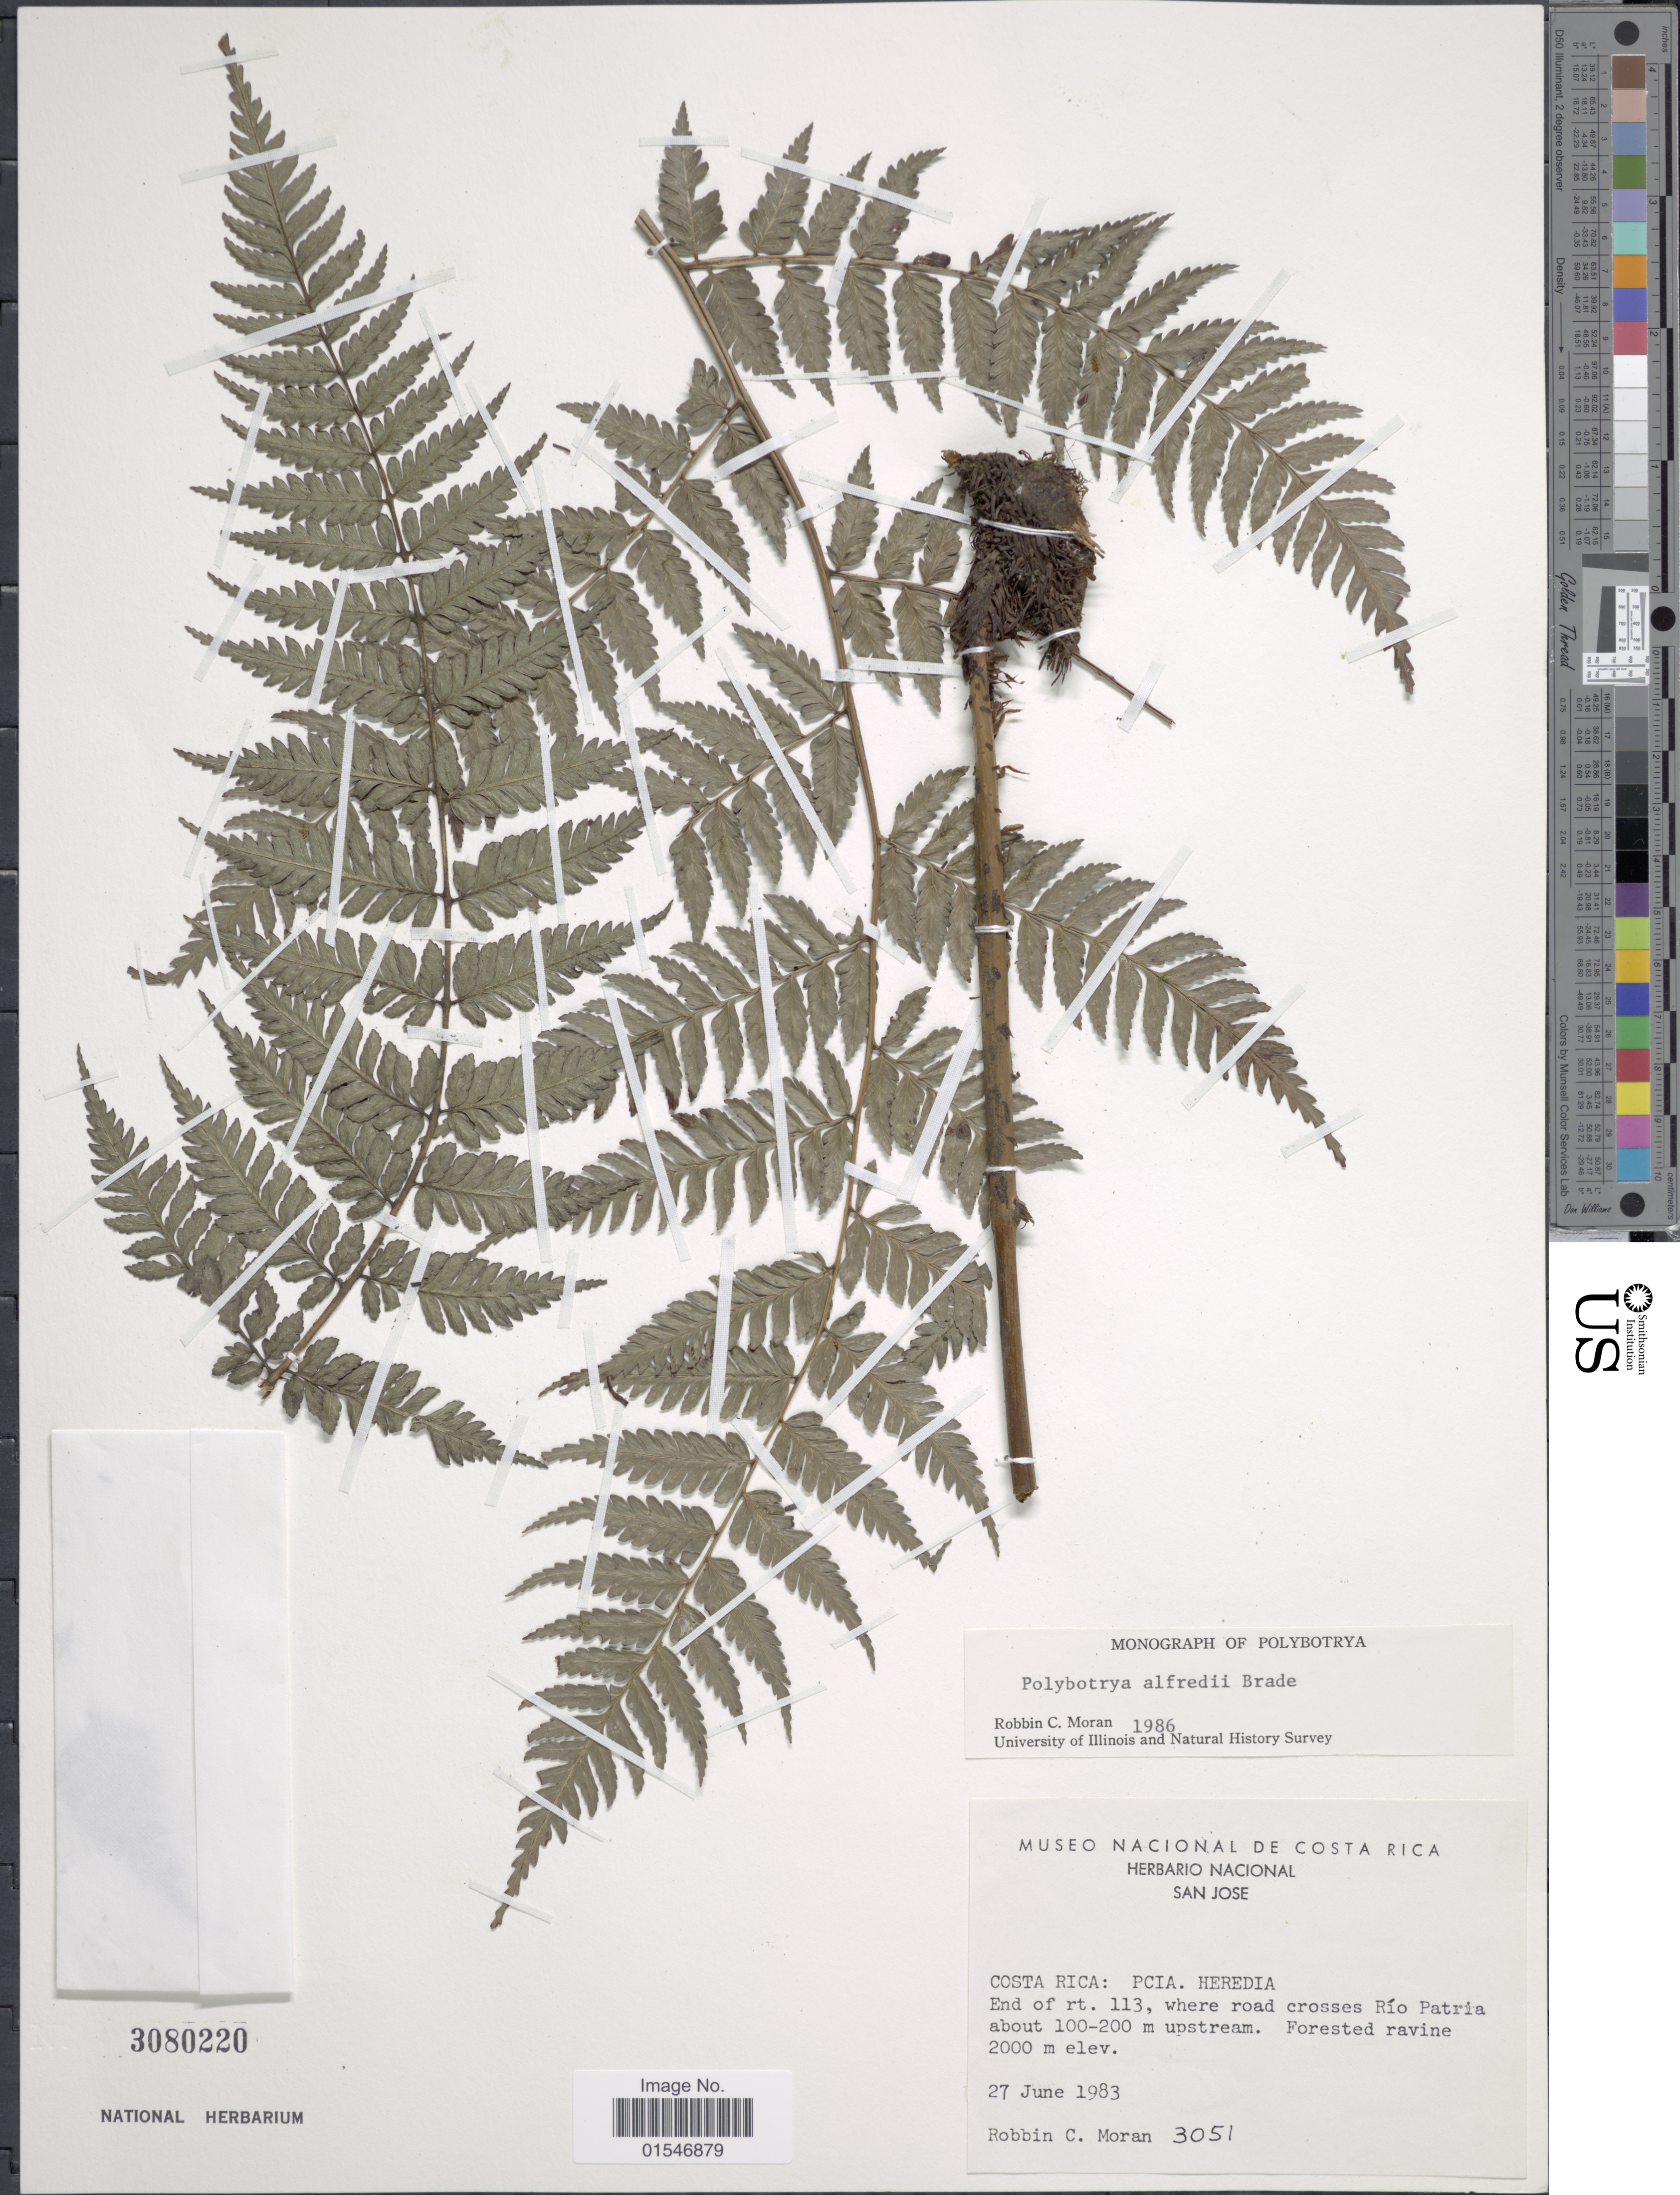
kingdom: Plantae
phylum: Tracheophyta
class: Polypodiopsida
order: Polypodiales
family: Dryopteridaceae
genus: Polybotrya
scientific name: Polybotrya alfredii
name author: Brade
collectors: R. C. Moran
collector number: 3051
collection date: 1983-06-27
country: Costa Rica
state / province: Heredia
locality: Costa Rica: Pcia. Heredia. End of rt. 113, where road crosses Rio Patria about 100-200 m upstream.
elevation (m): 2000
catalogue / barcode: US 3080220